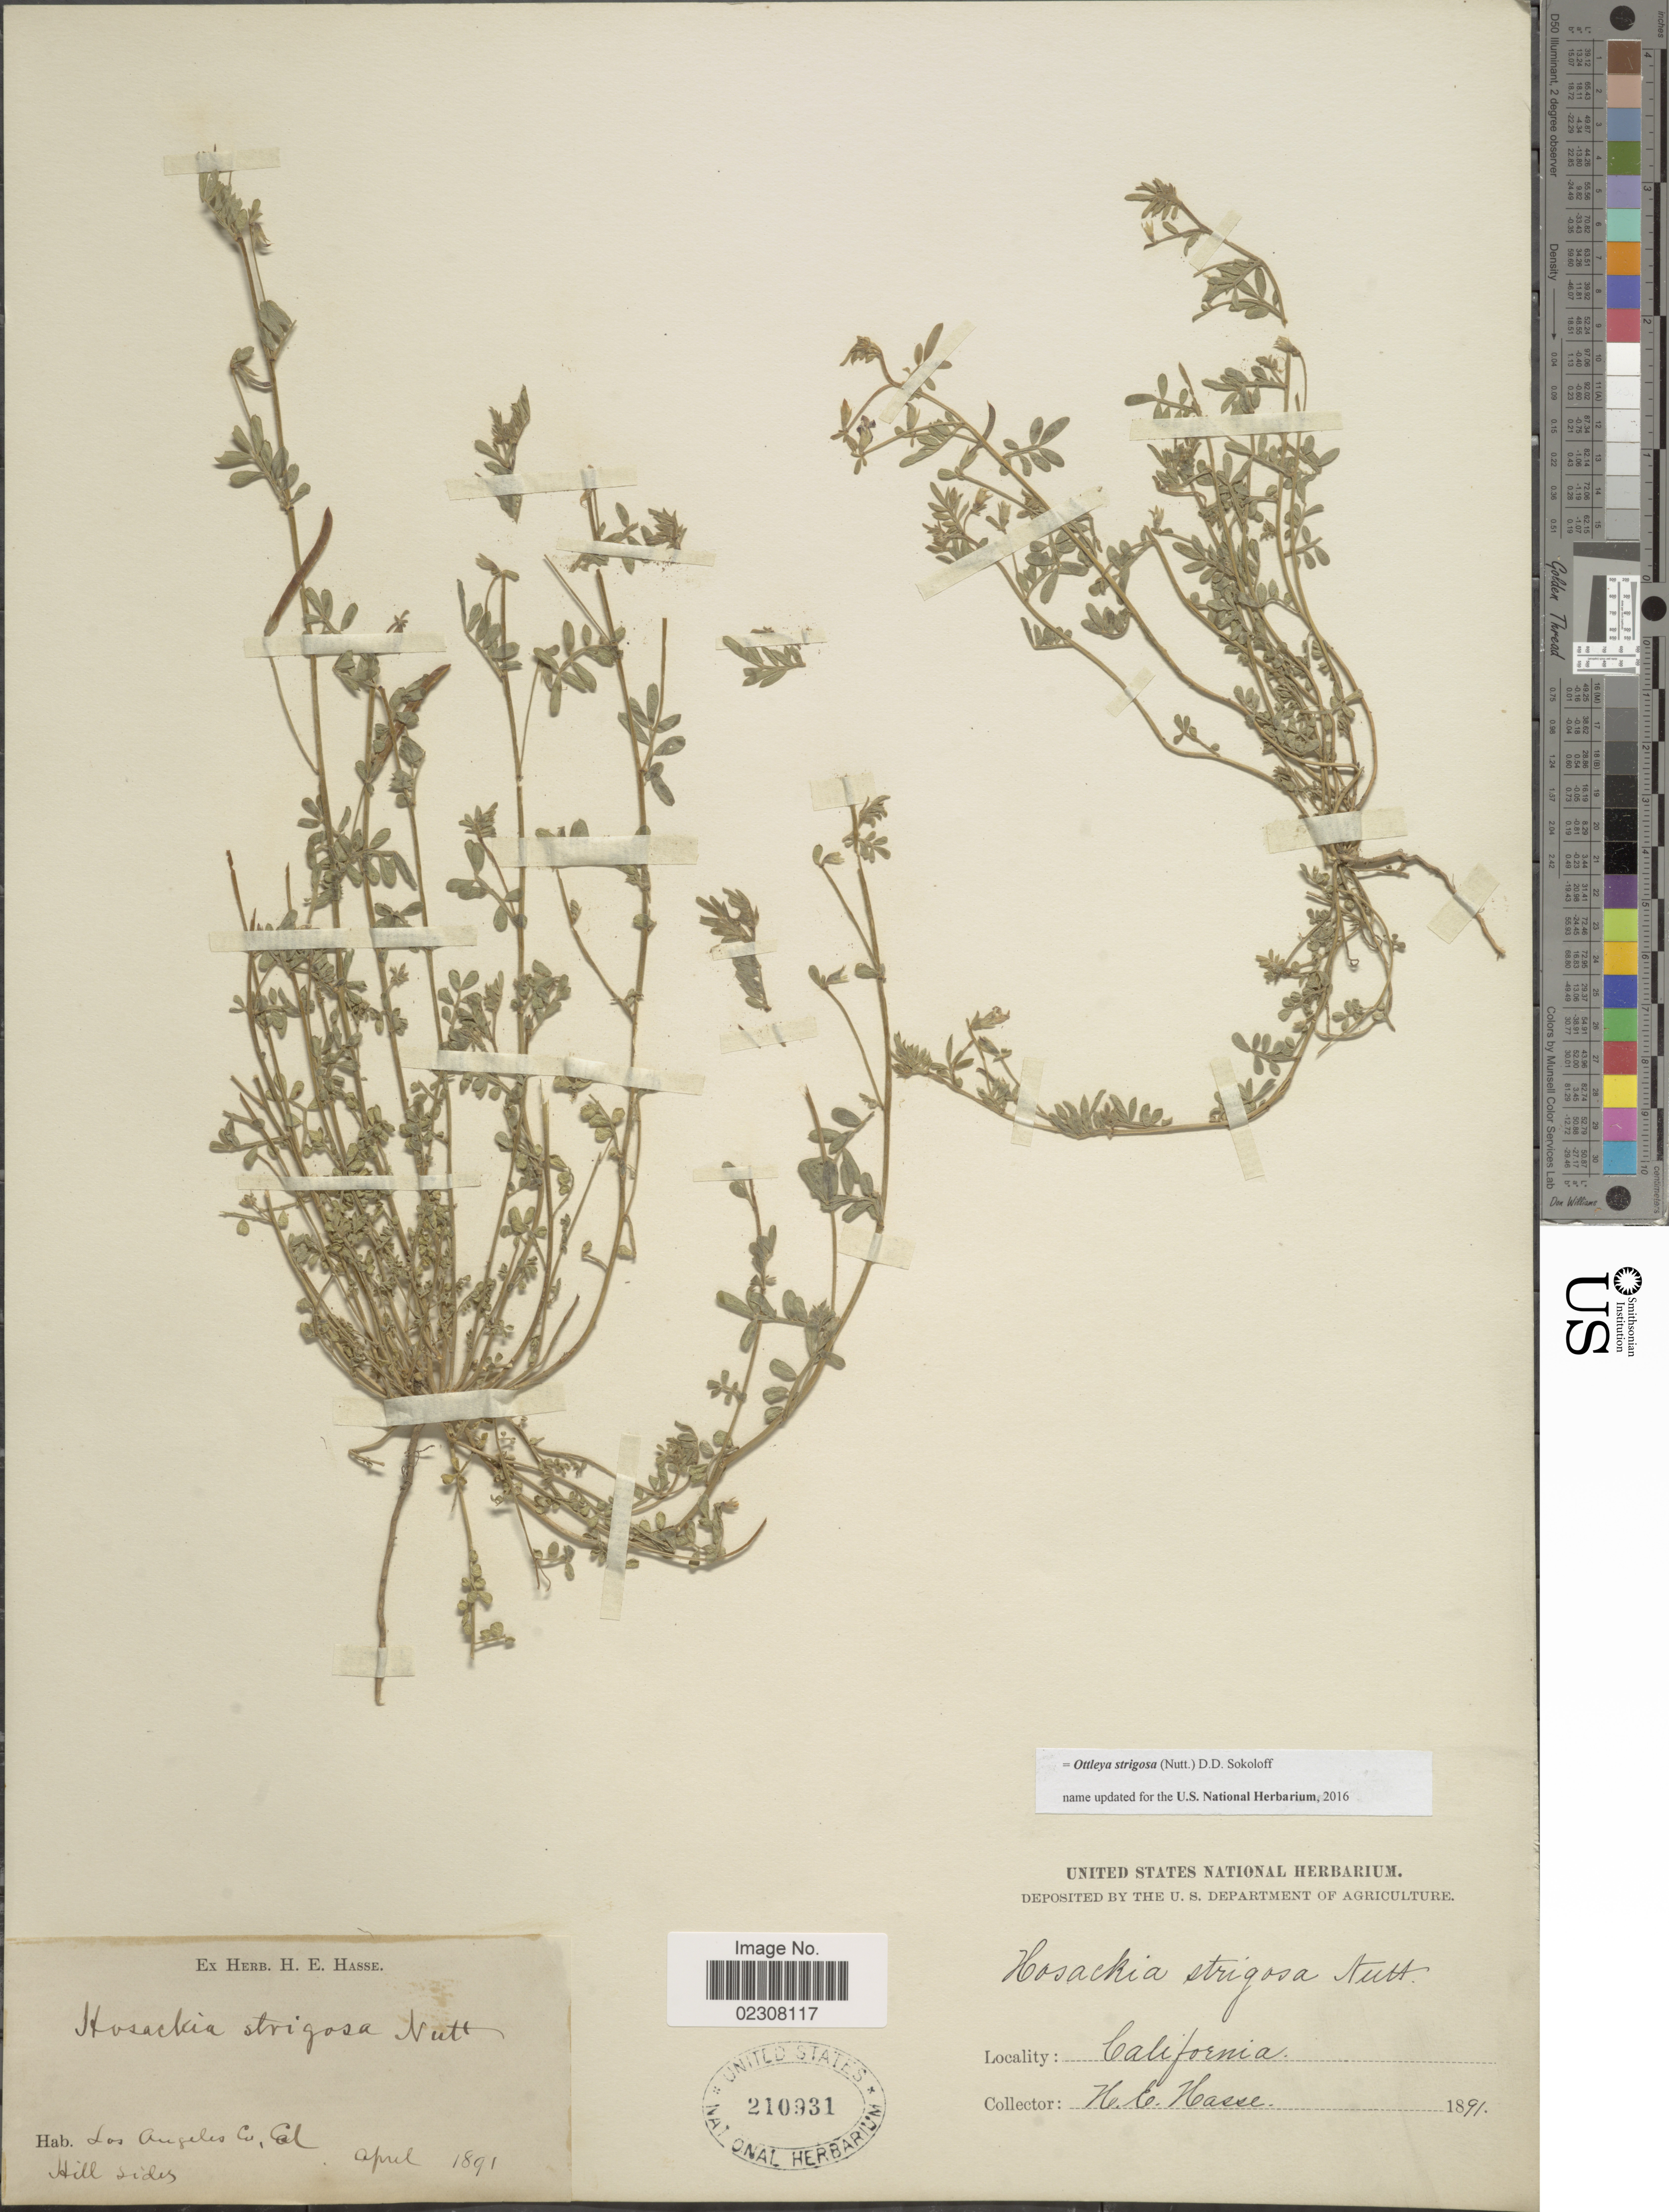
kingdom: Plantae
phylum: Tracheophyta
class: Magnoliopsida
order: Fabales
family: Fabaceae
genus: Ottleya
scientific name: Ottleya strigosa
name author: (Nutt.) D.D. Sokoloff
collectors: H. E. Hasse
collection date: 1891-04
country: United States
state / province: California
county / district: Los Angeles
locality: Los Angeles Co, Hill sides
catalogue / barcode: US 210931